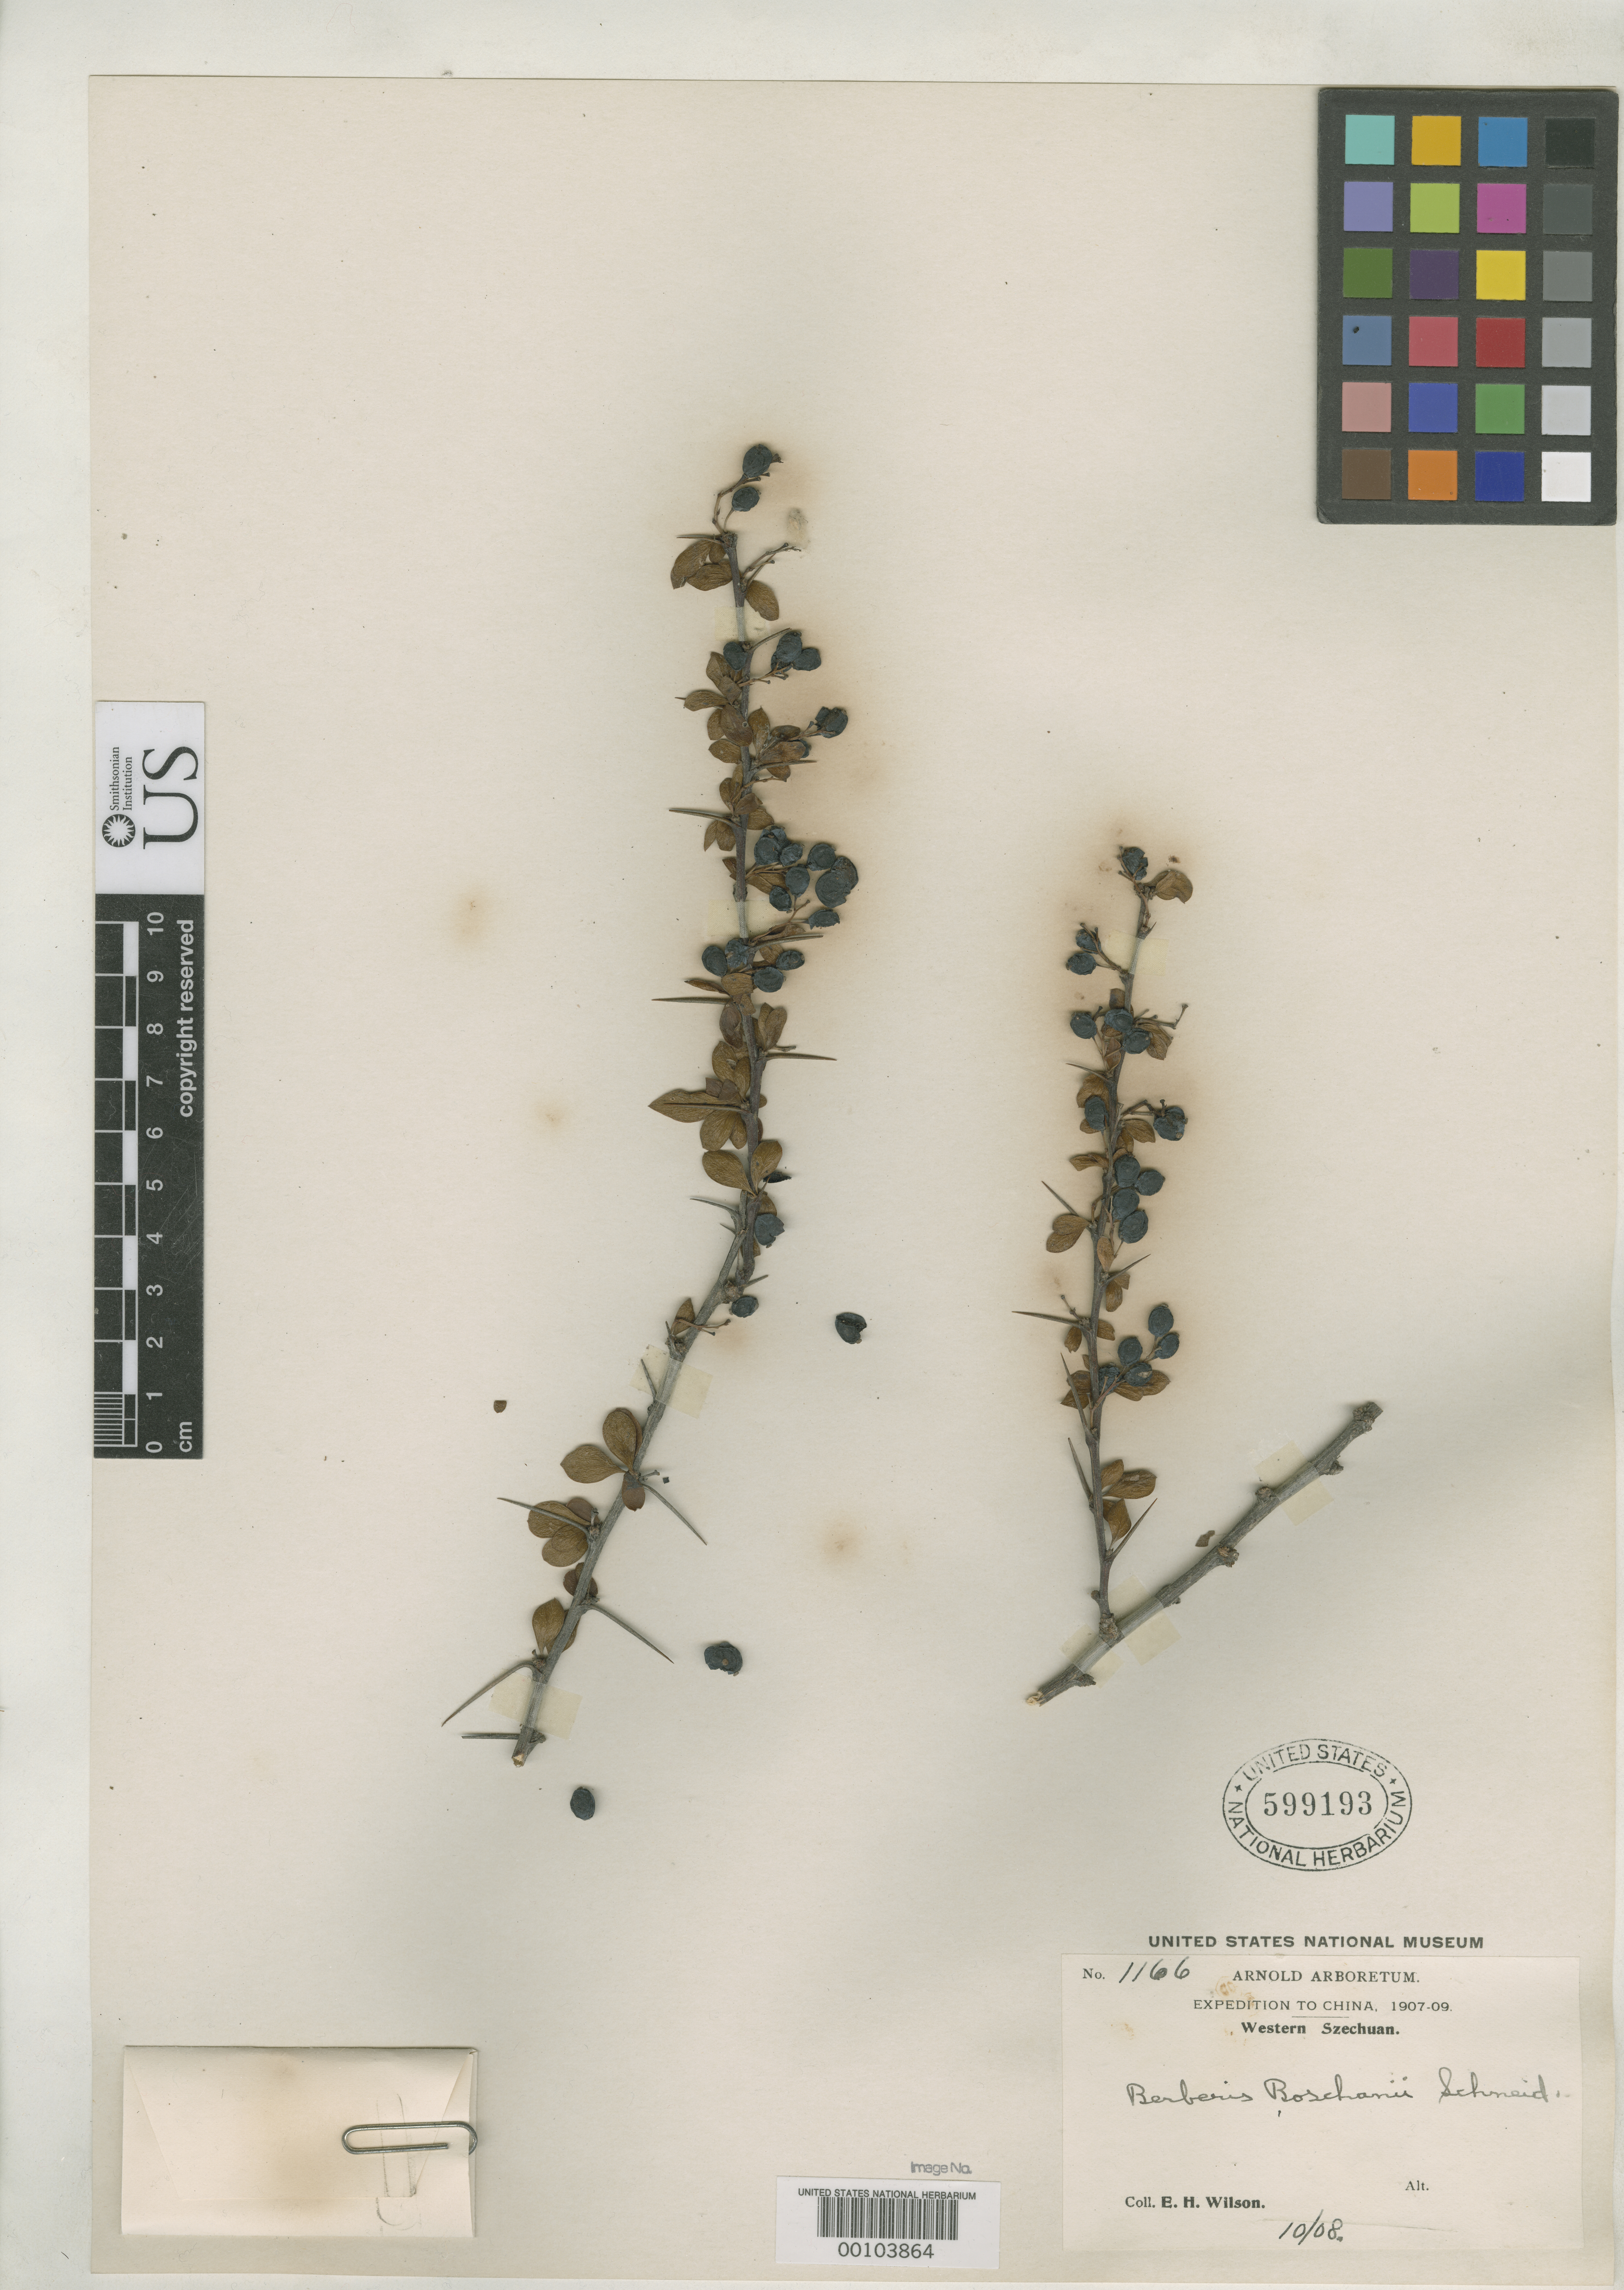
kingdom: Plantae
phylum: Tracheophyta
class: Magnoliopsida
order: Ranunculales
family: Berberidaceae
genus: Berberis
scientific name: Berberis boschanii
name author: C.K. Schneid. in Sarg.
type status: Isotype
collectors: E. H. Wilson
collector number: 1166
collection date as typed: Oct 1908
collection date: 1908-10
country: China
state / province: Sichuan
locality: Min Valley, Mao-chou.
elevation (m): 600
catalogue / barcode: US 599193